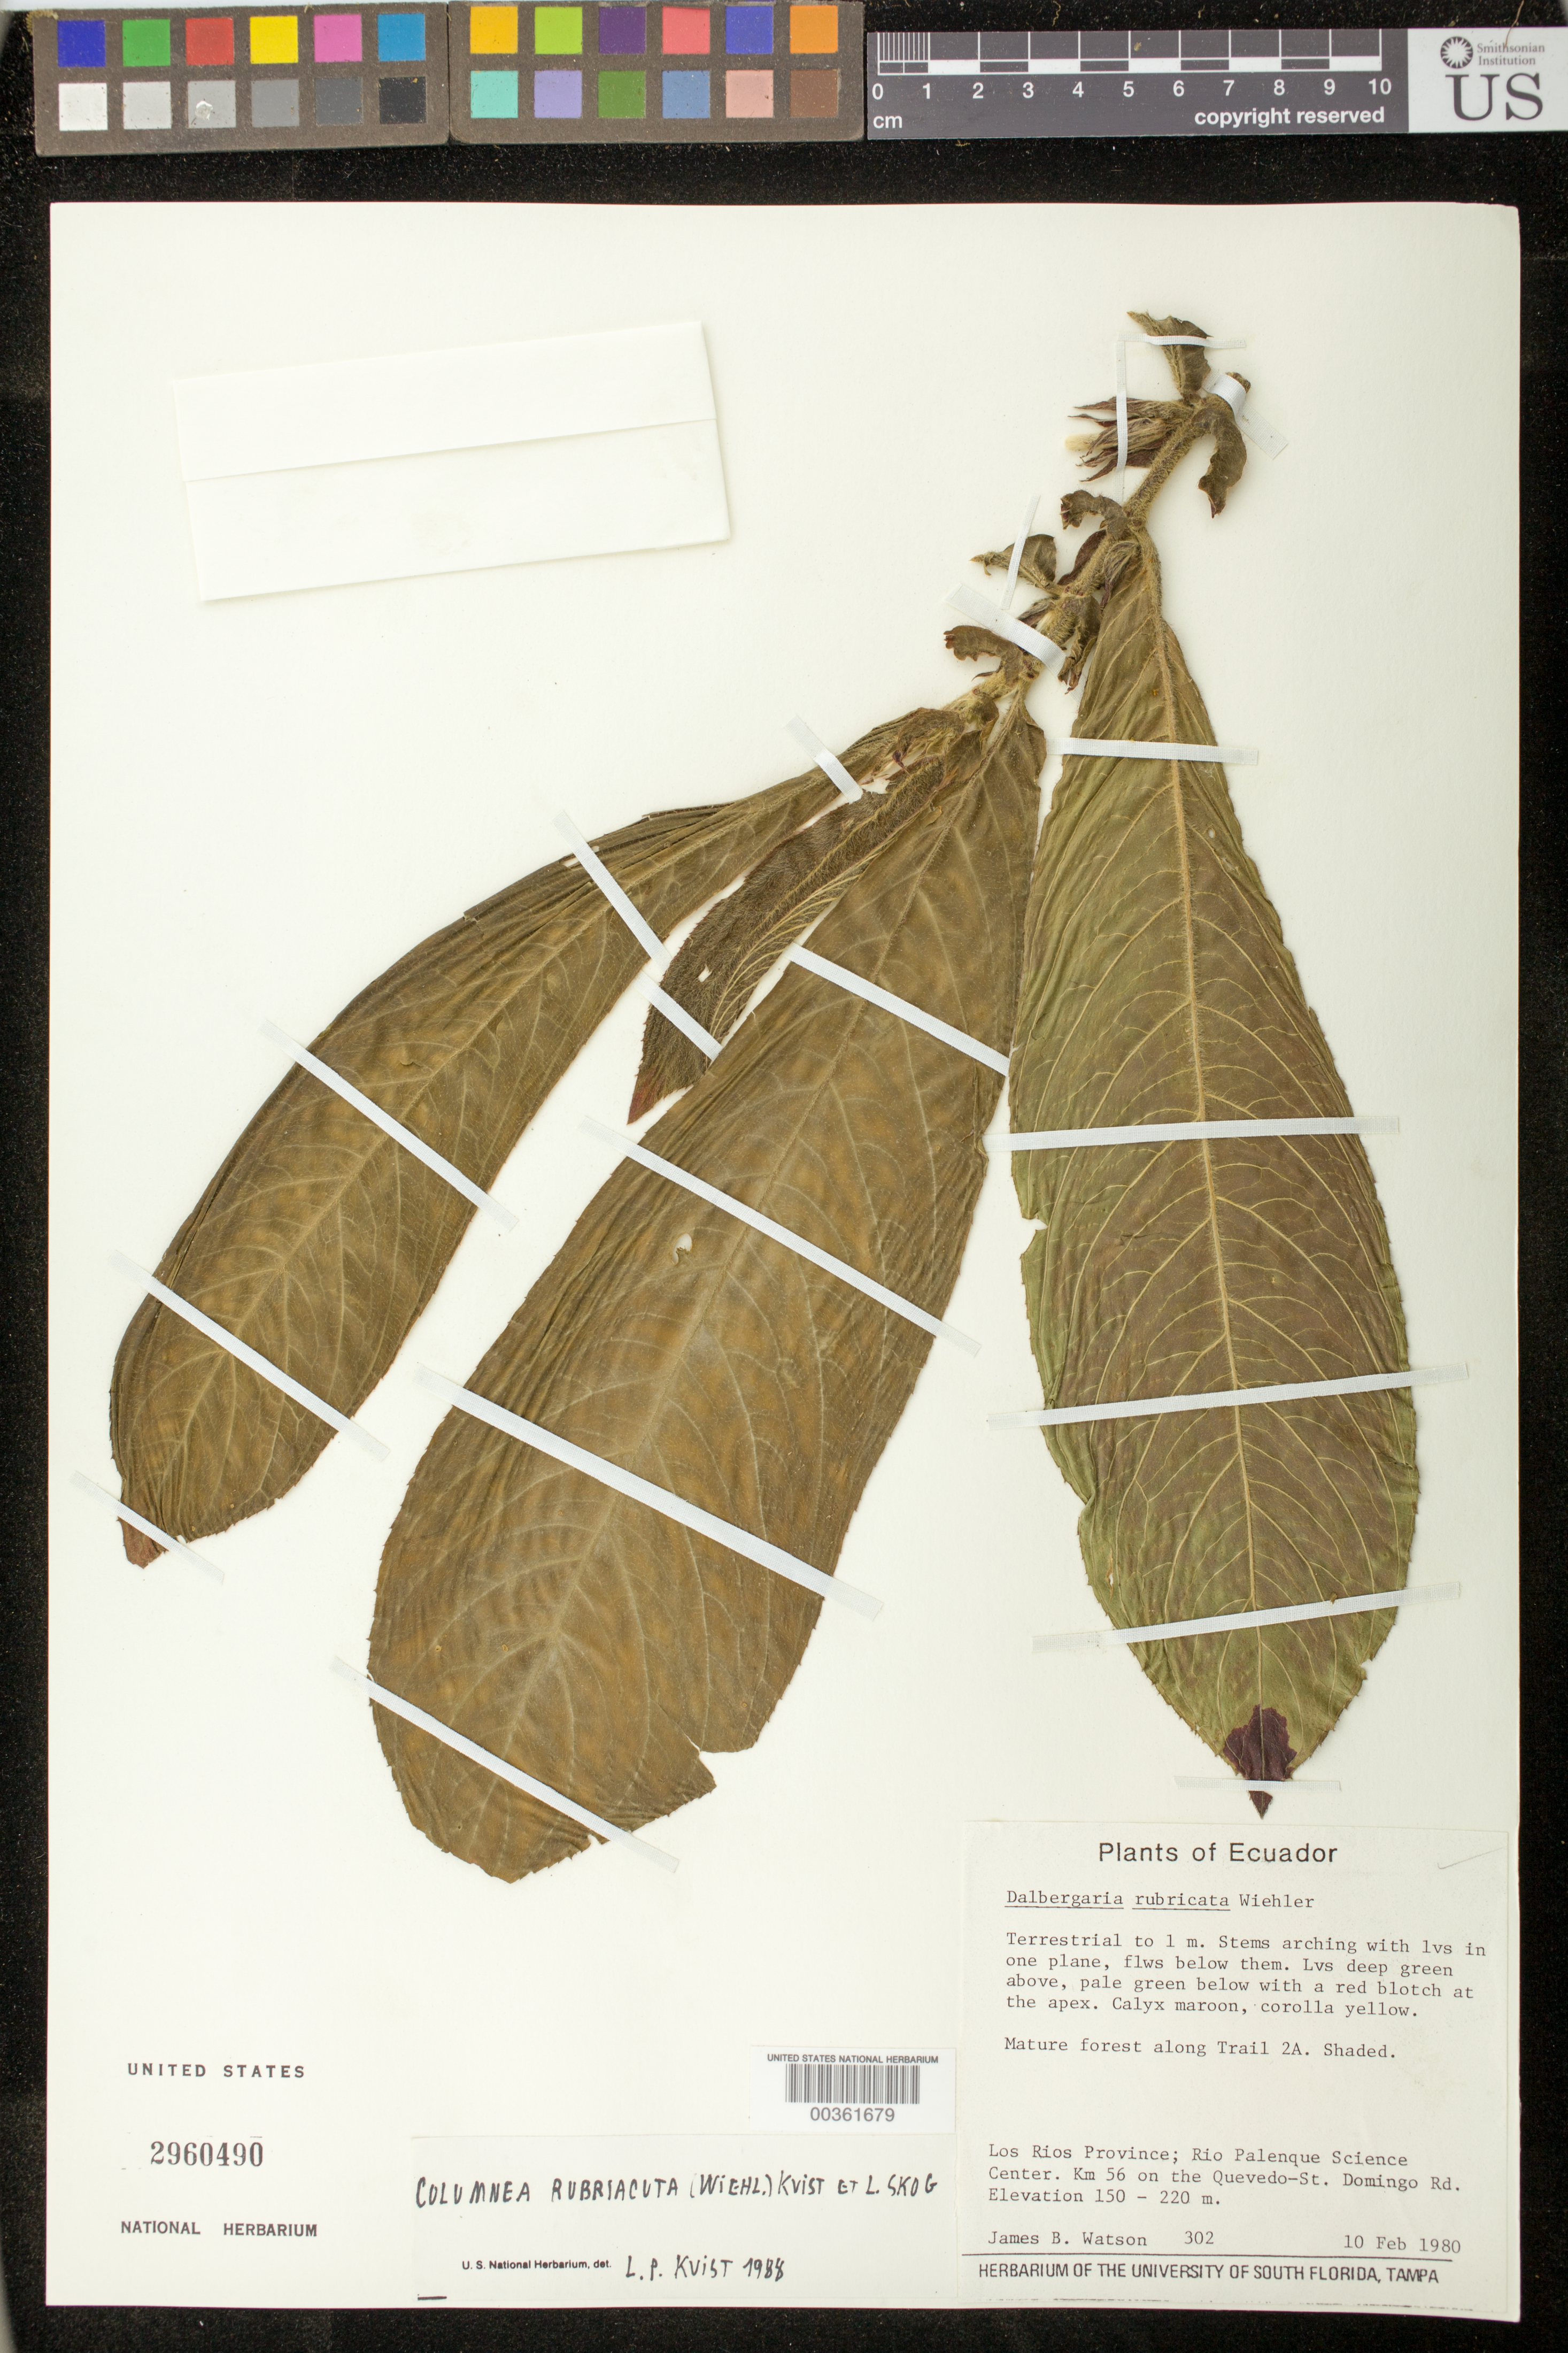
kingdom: Plantae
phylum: Tracheophyta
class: Magnoliopsida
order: Lamiales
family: Gesneriaceae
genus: Columnea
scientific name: Columnea rubriacuta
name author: (Wiehler) L.P. Kvist & L.E. Skog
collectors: J. B. Watson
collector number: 302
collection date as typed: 10 Feb 1980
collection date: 1980-02-10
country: Ecuador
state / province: Los Ríos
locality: Rio Palenque Science Center, km 56 on Quevedo-St. Domingo rd.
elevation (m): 150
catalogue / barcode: US 2960490